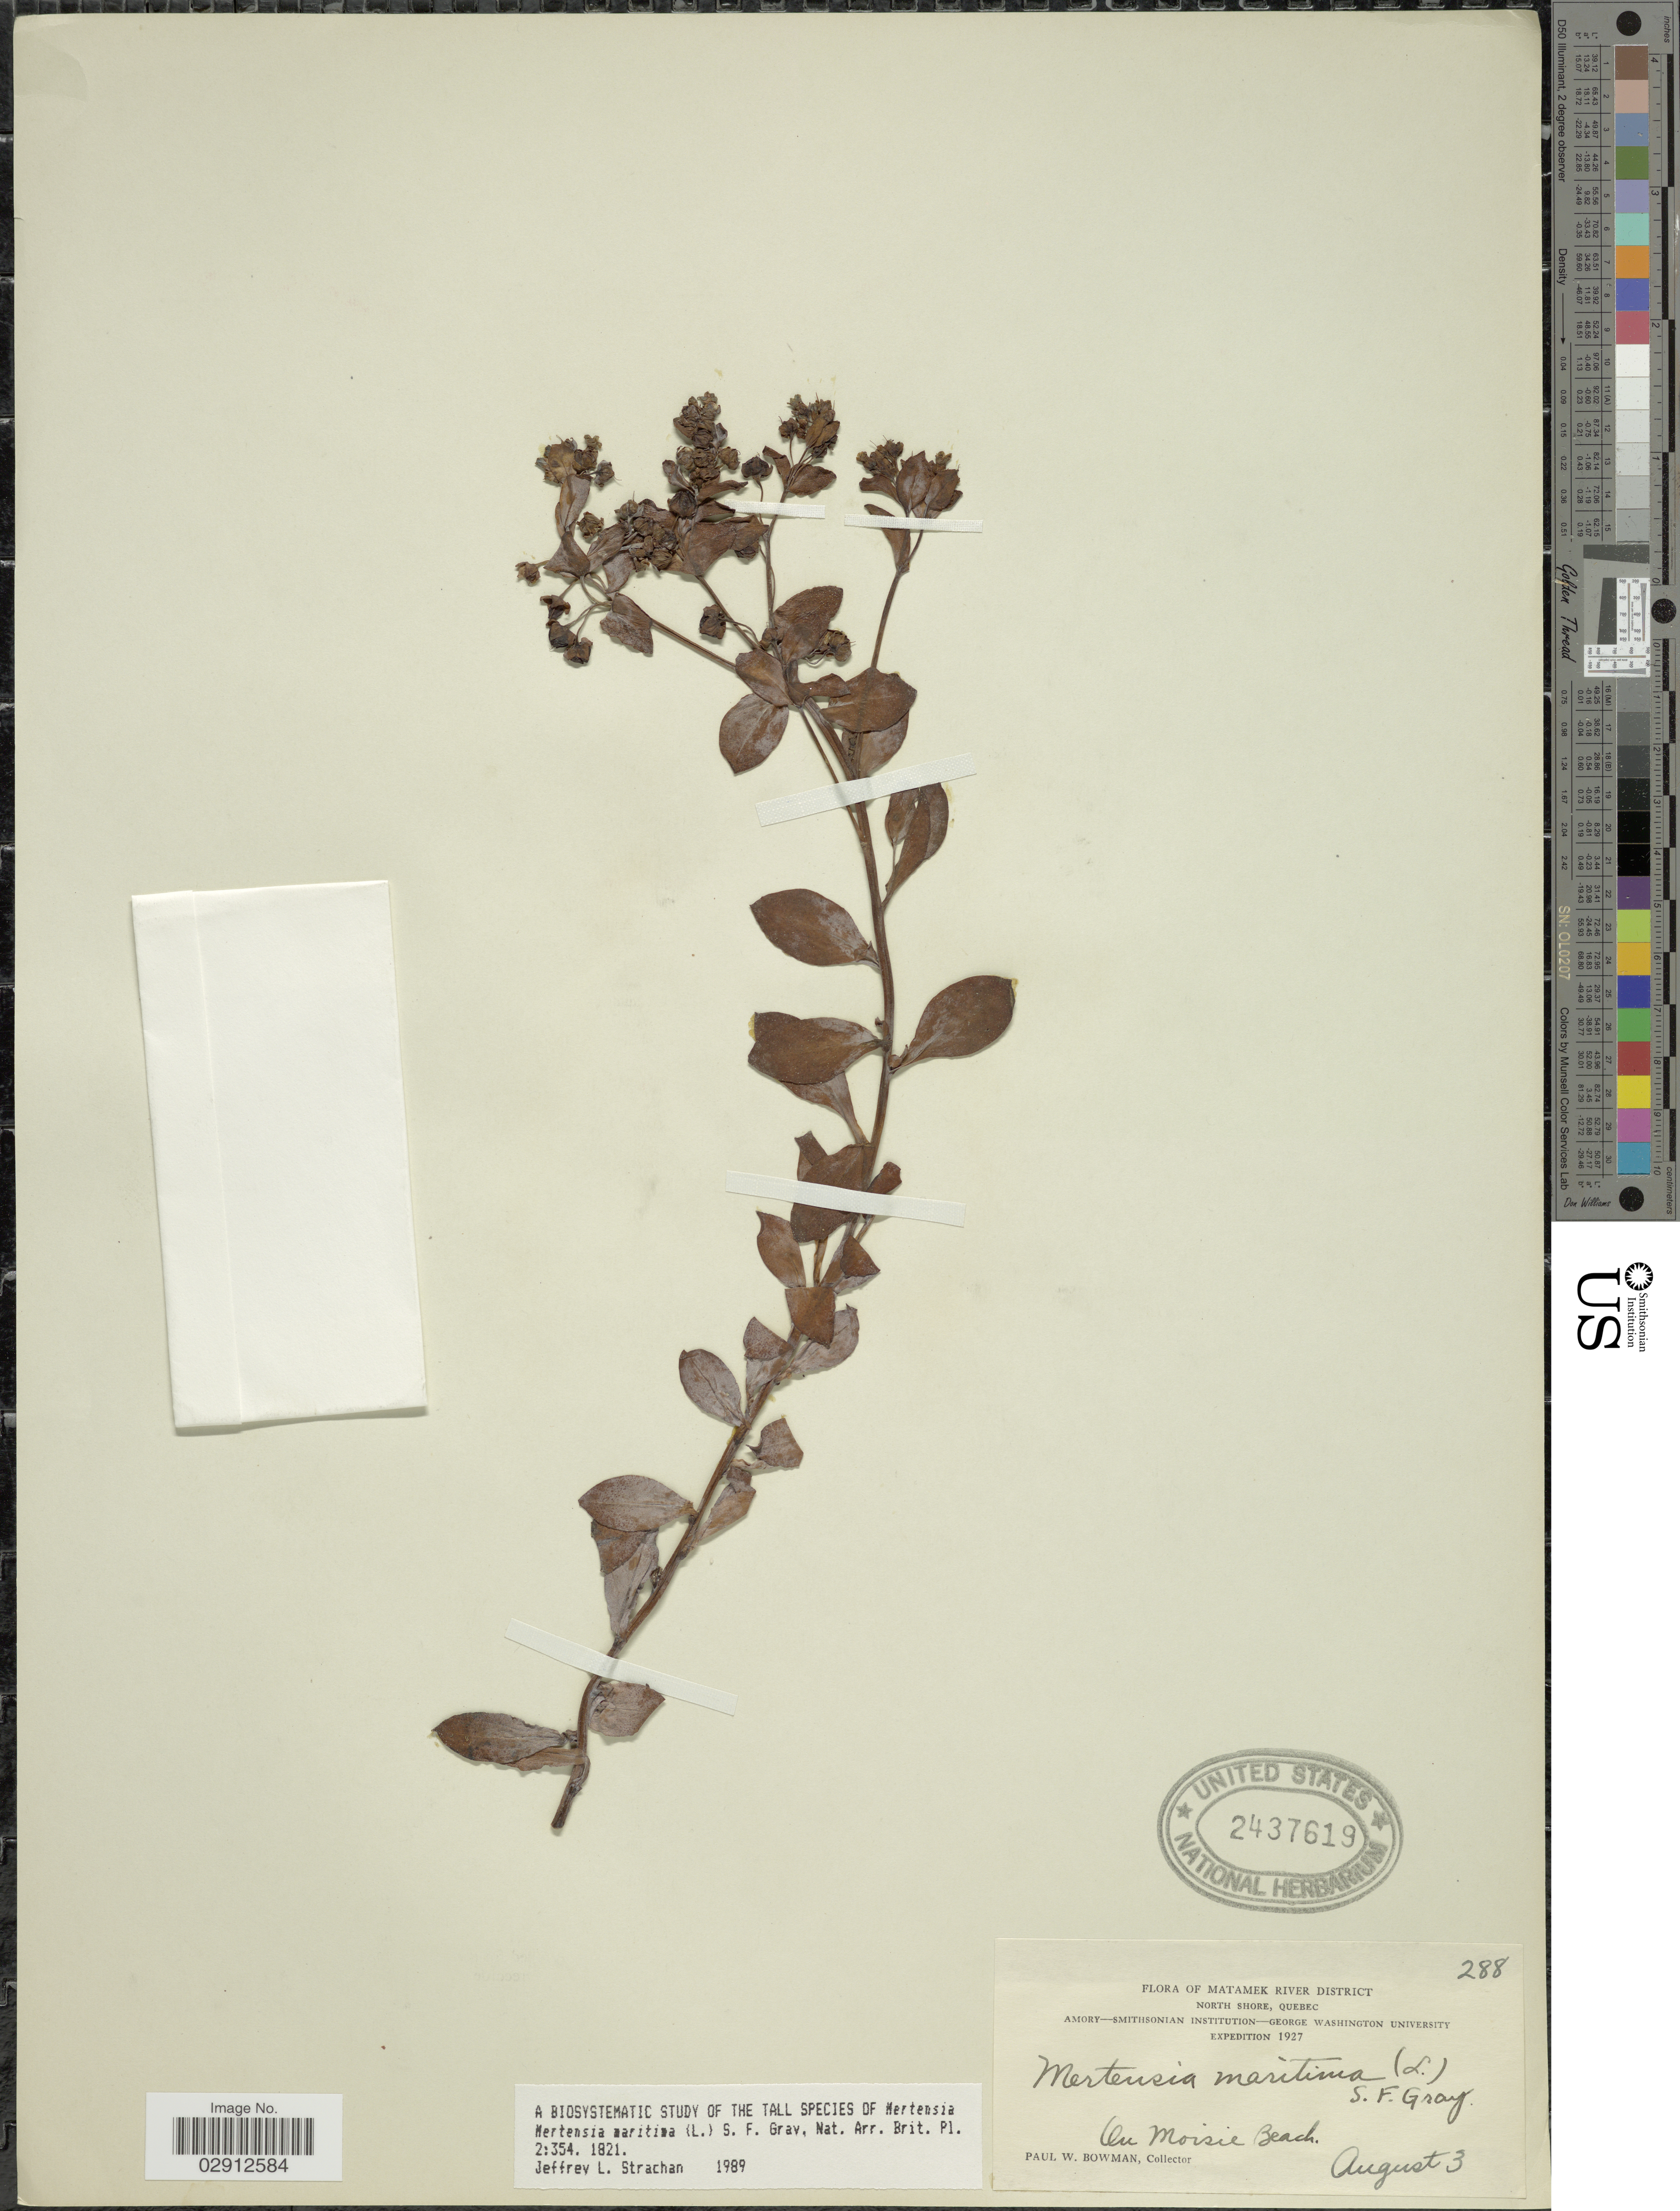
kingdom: Plantae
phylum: Tracheophyta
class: Magnoliopsida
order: Boraginales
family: Boraginaceae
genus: Mertensia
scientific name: Mertensia maritima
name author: (L.) S.F. Gray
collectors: P. Bowman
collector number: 288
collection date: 1927-08-03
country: Canada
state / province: Quebec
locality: Matamek River District, North Shore, Quebec, On Moisie Beach.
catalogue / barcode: US 2437619